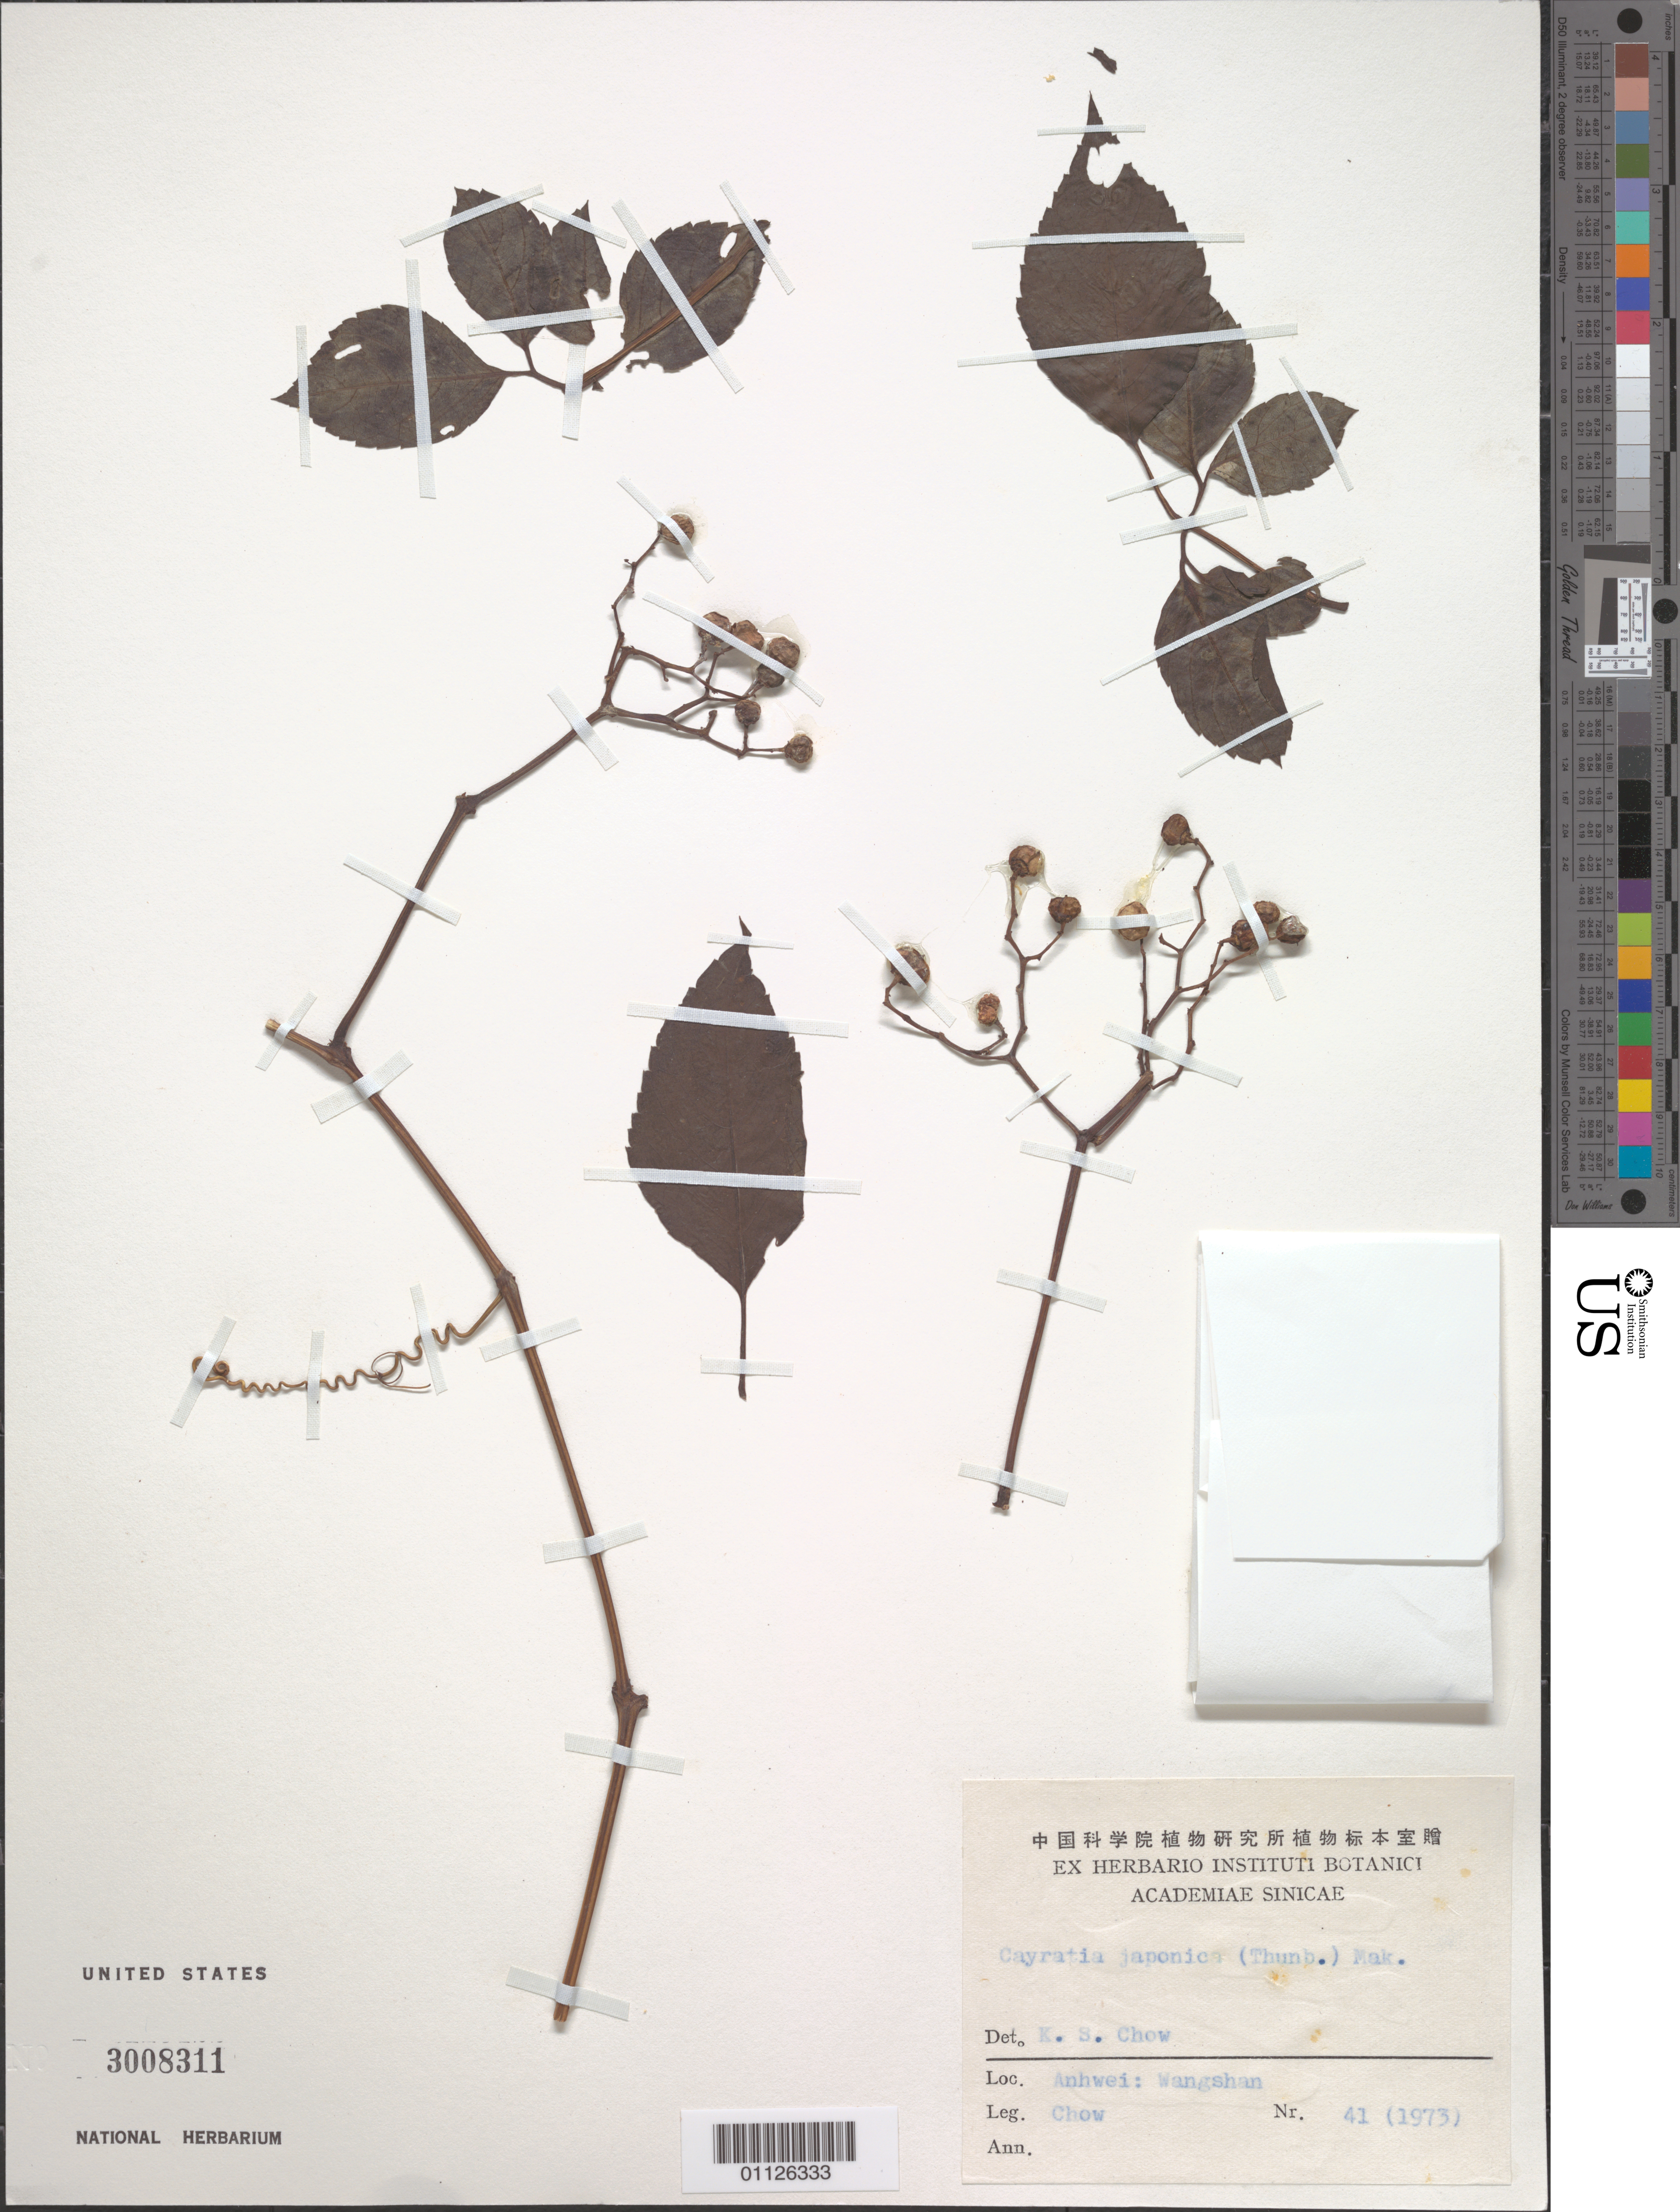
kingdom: Plantae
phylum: Tracheophyta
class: Magnoliopsida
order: Vitales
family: Vitaceae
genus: Causonis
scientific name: Causonis japonica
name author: (Thunb.) Raf.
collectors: K. S. Chow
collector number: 41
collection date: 1973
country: China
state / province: Anhui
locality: Wangshan.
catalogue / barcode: US 3008311